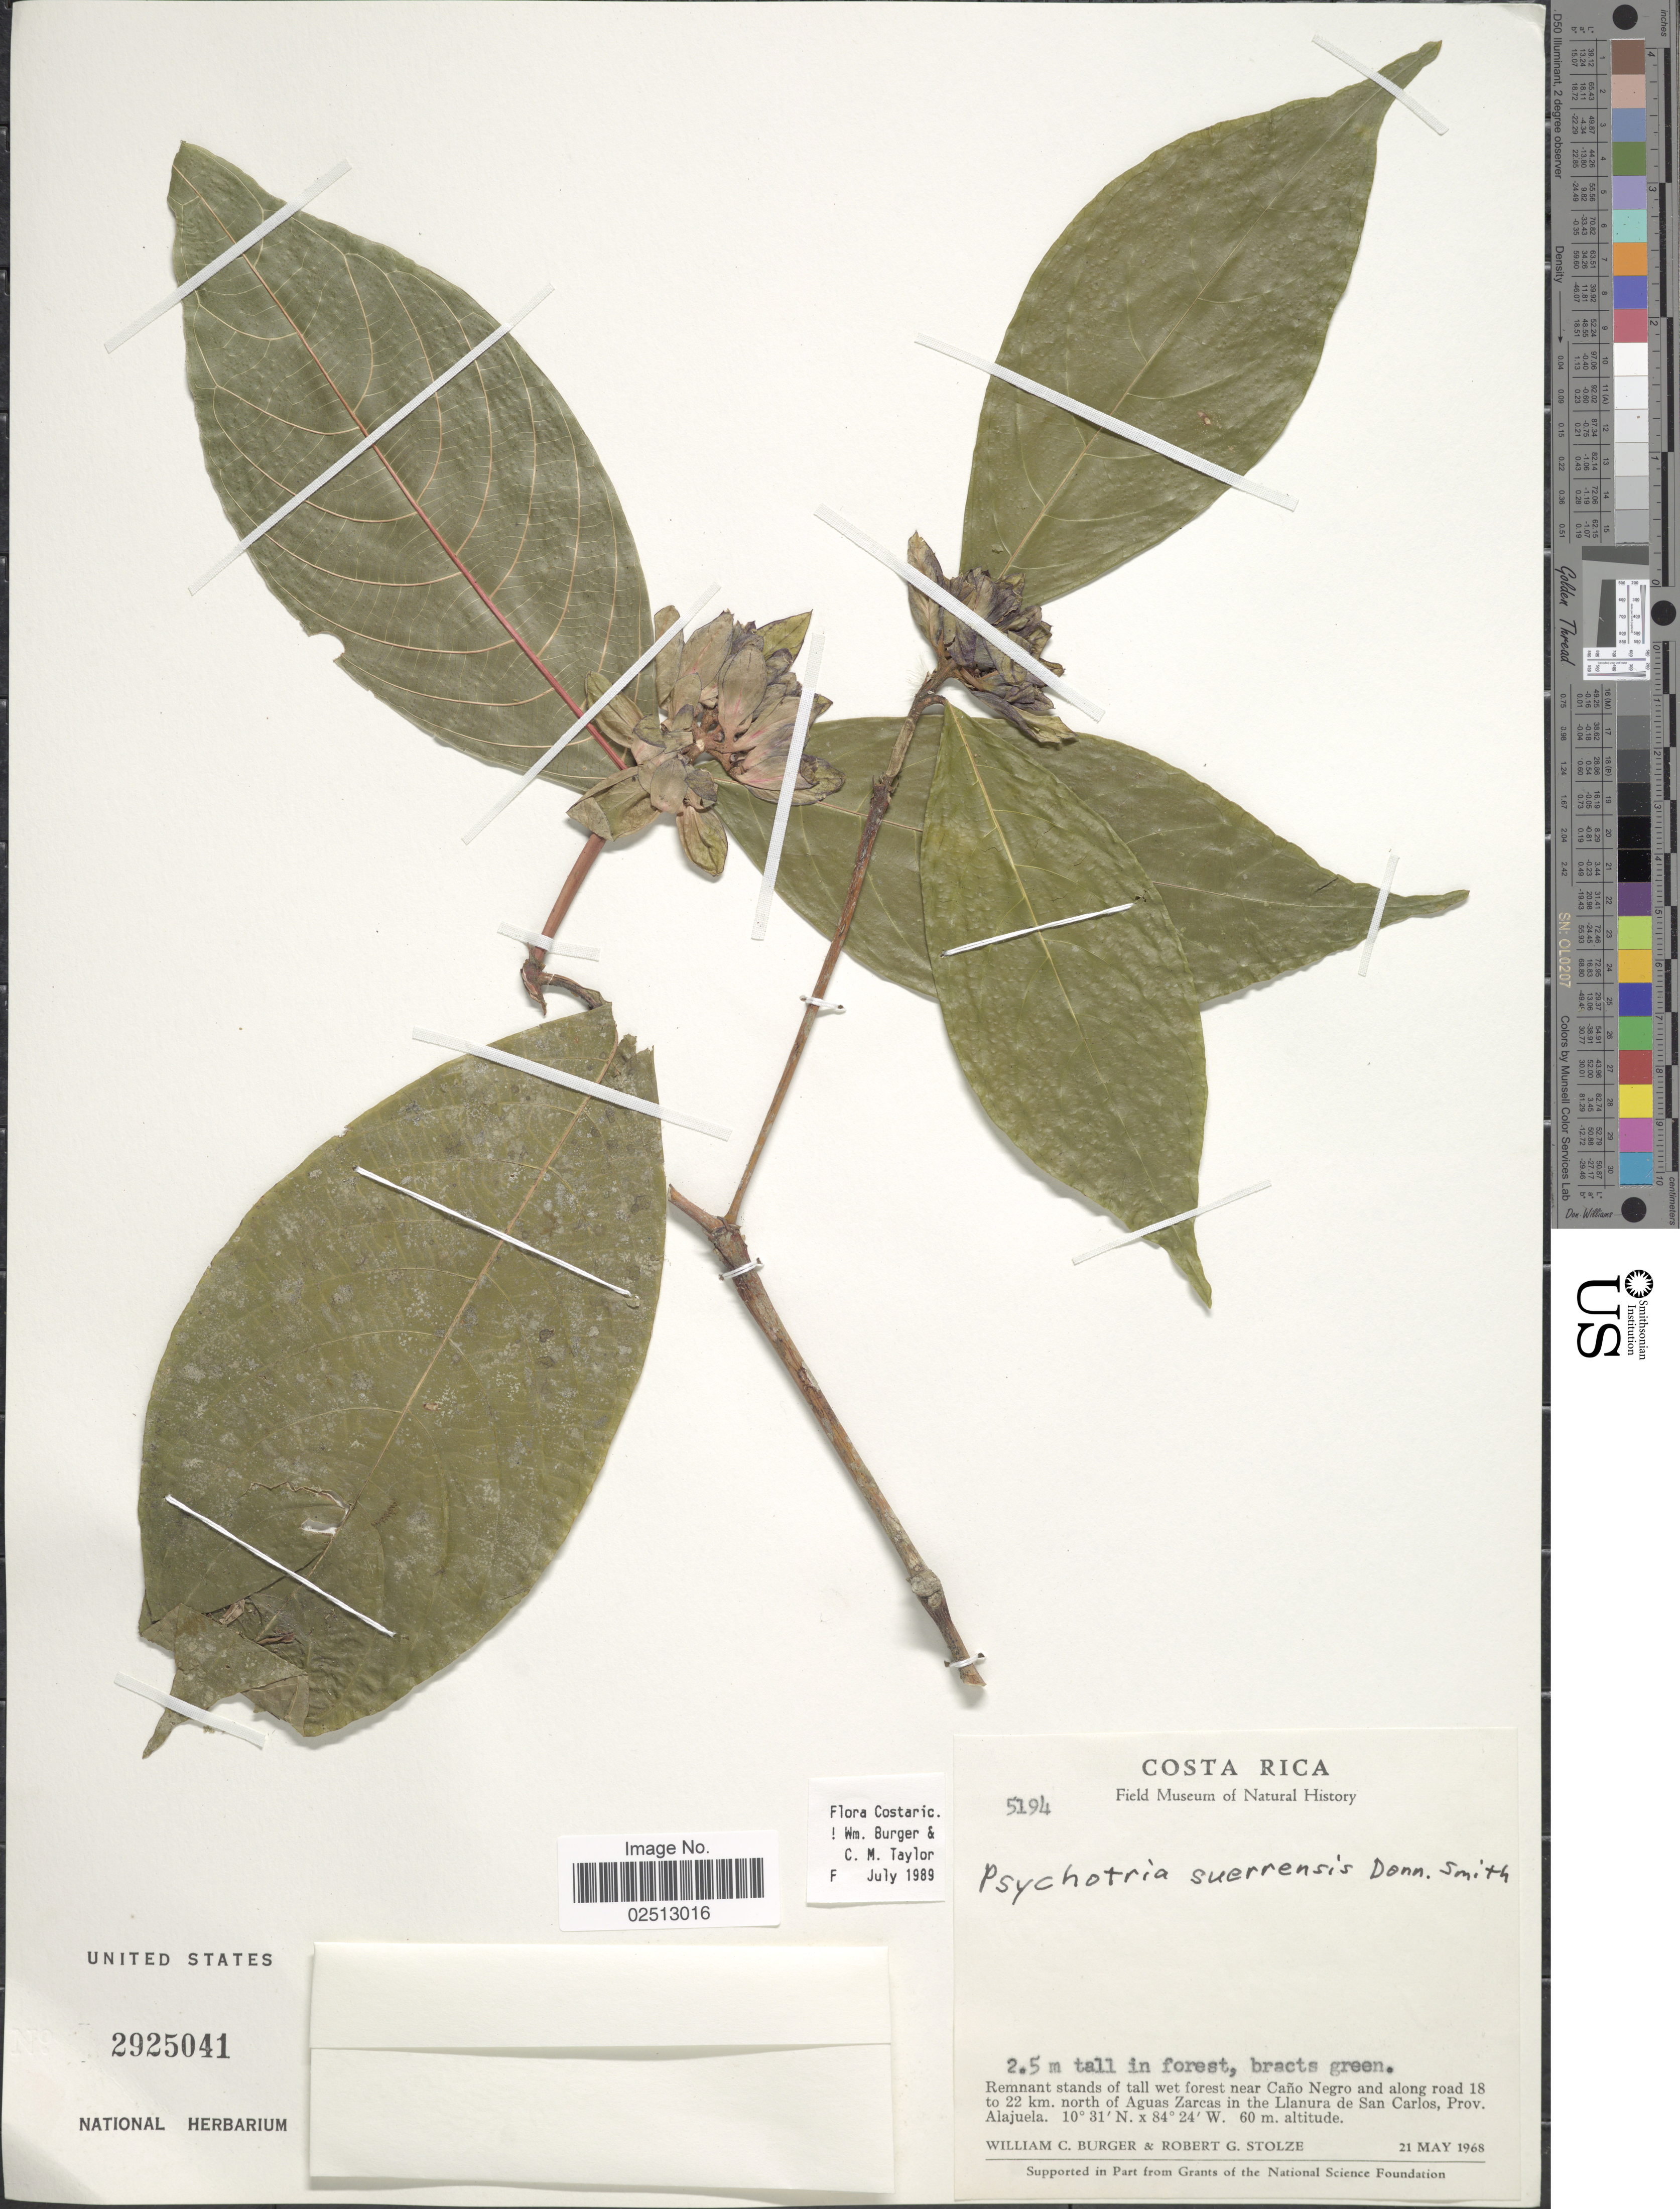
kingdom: Plantae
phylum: Tracheophyta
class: Magnoliopsida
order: Gentianales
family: Rubiaceae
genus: Psychotria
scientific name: Psychotria suerrensis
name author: Donn. Sm.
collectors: W. Burger & R. G. Stolze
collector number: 5194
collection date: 1968-05-21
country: Costa Rica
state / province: Alajuela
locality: Remnant stands of tall wet forest near Cano Negro and along road 18 to 22 km north of Arguas Zarcas in the Llanura de San Carlos, Prov. Alajuela.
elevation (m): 60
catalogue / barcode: US 2925041